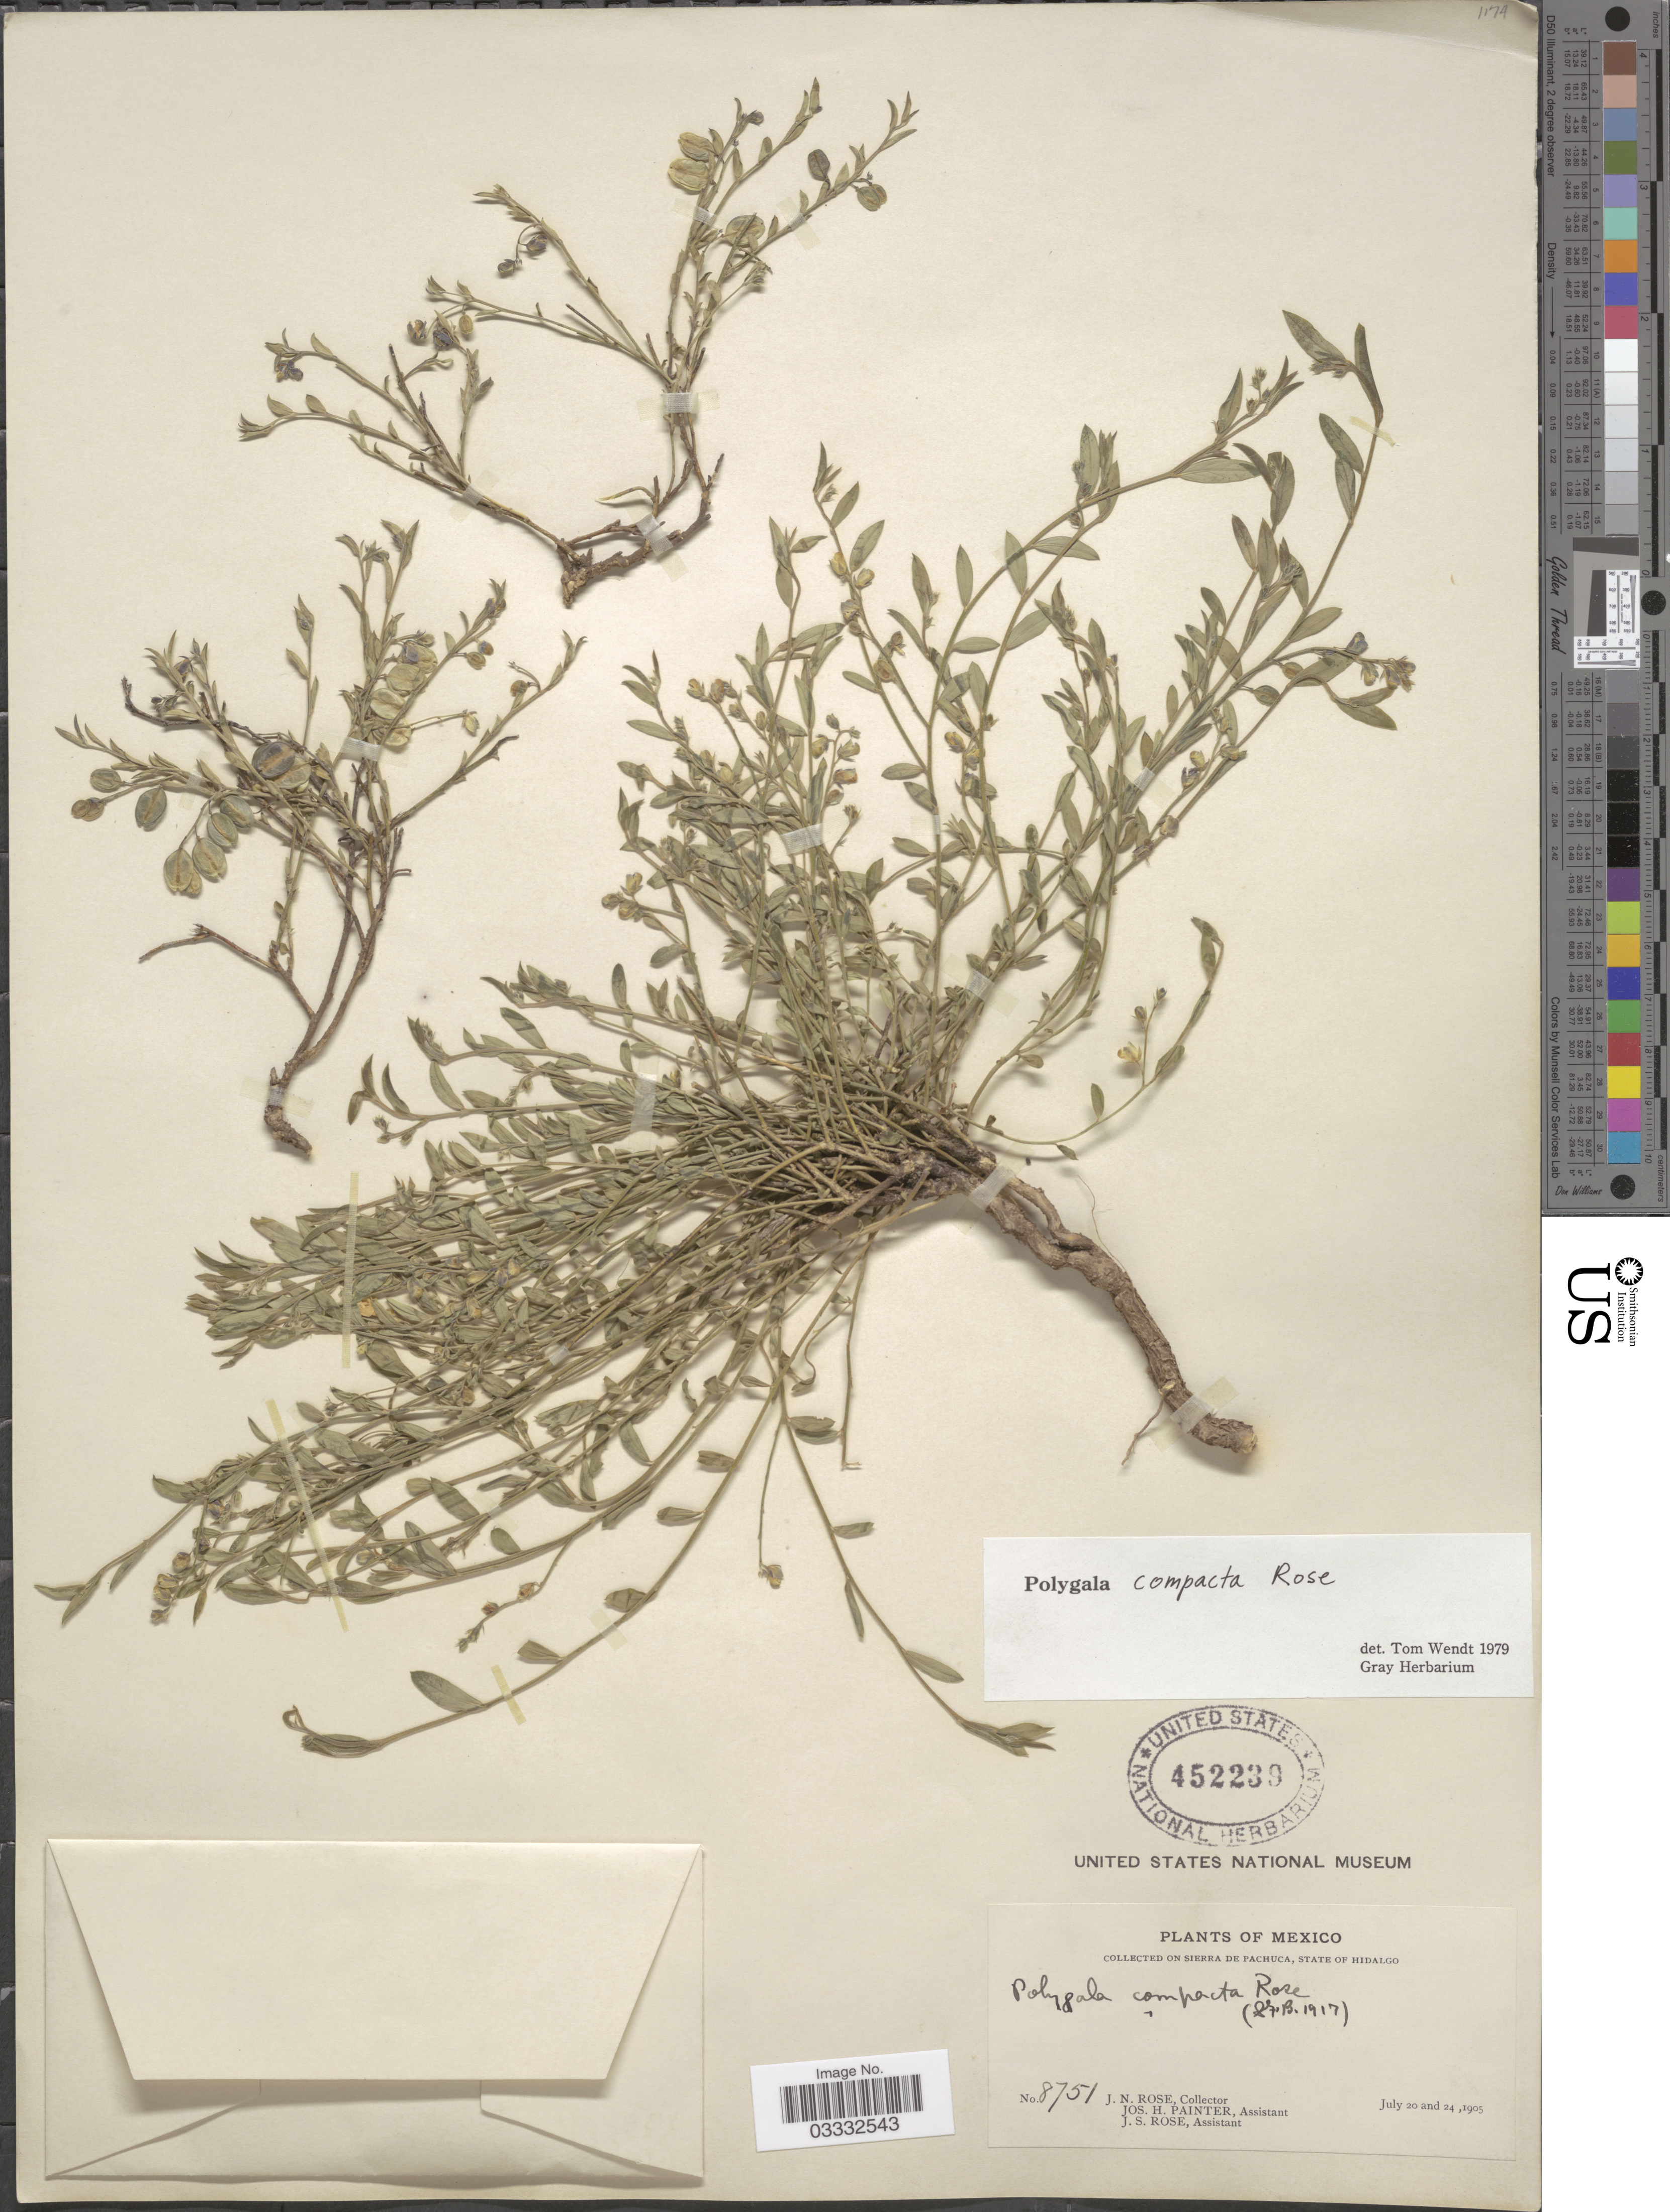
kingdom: Plantae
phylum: Tracheophyta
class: Magnoliopsida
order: Fabales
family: Polygalaceae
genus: Polygala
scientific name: Polygala compacta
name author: Rose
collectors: J. N. Rose, J. H. Painter & J. S. Rose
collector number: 8751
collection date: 1905-07-20/1905-07-24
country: Mexico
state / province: Hidalgo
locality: On Sierra de Pachuca.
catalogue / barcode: US 452239